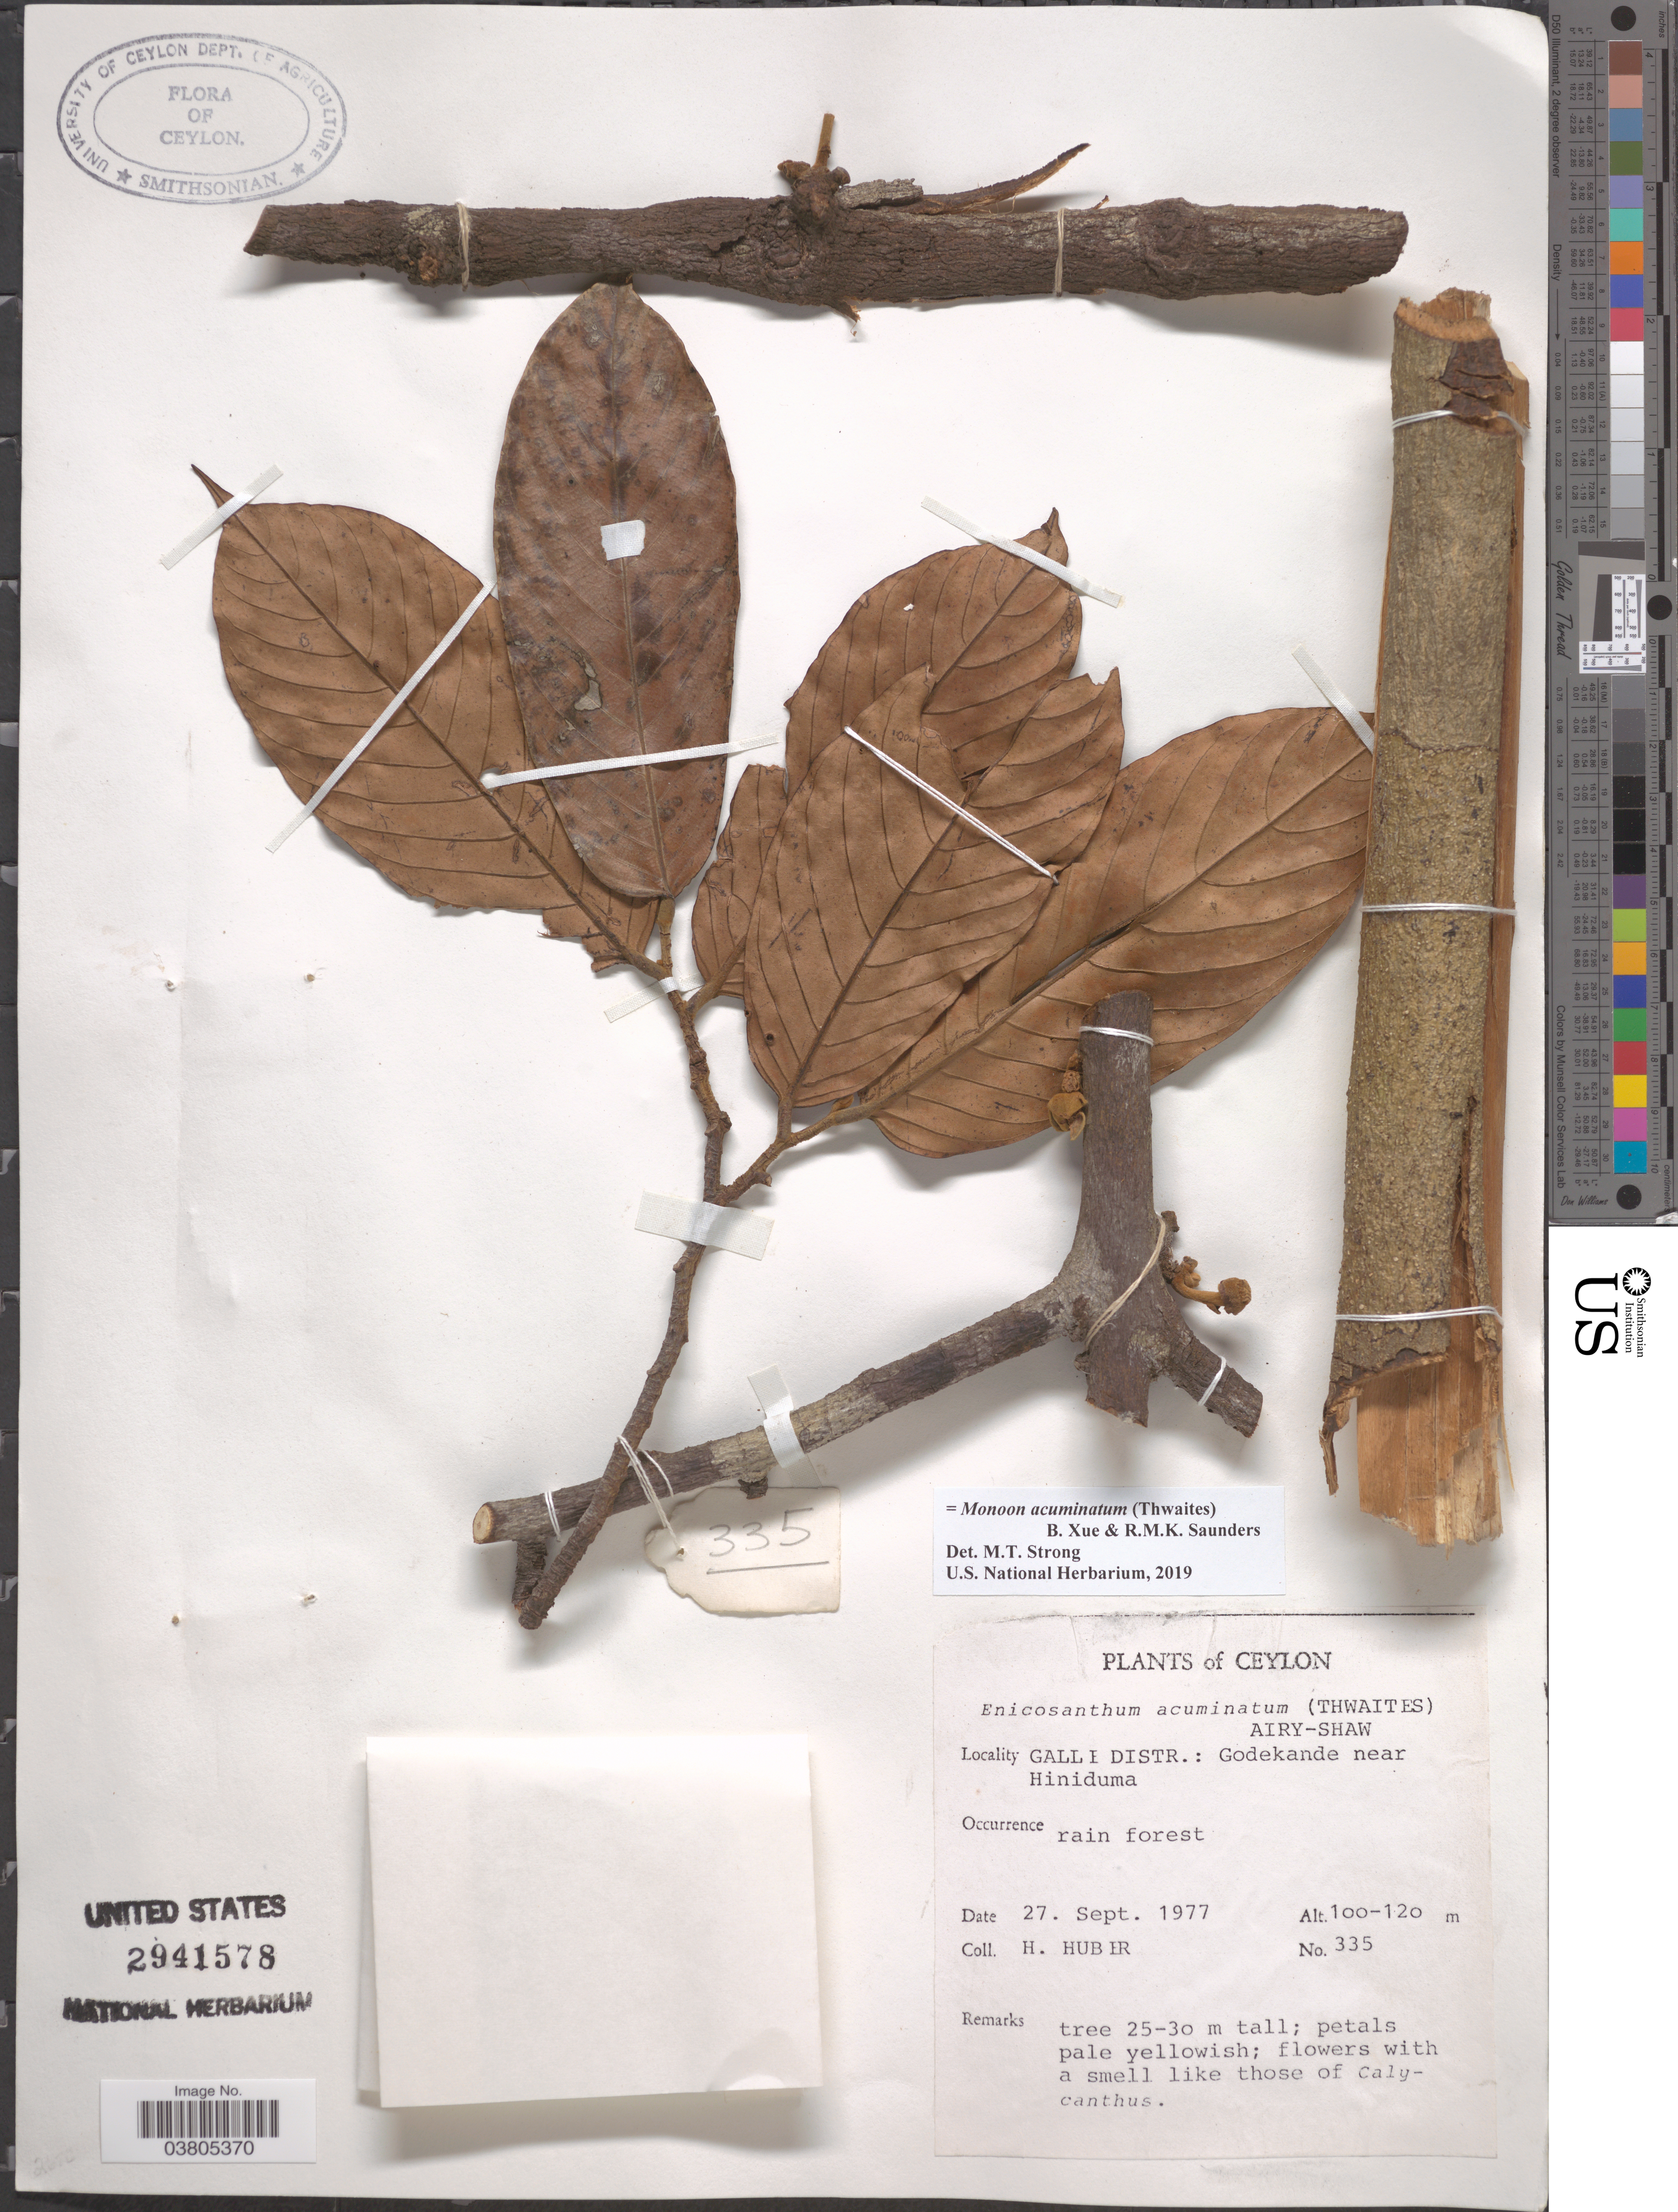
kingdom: Plantae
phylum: Tracheophyta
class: Magnoliopsida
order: Magnoliales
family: Annonaceae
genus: Monoon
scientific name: Monoon acuminatum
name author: (Thwaites) B. Xue & R.M.K. Saunders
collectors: H. Huber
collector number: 35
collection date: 1977-09-27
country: Sri Lanka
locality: Ceylon. Galle Distr.: Godekande near Hiniduma.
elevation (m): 100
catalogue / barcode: US 2941578